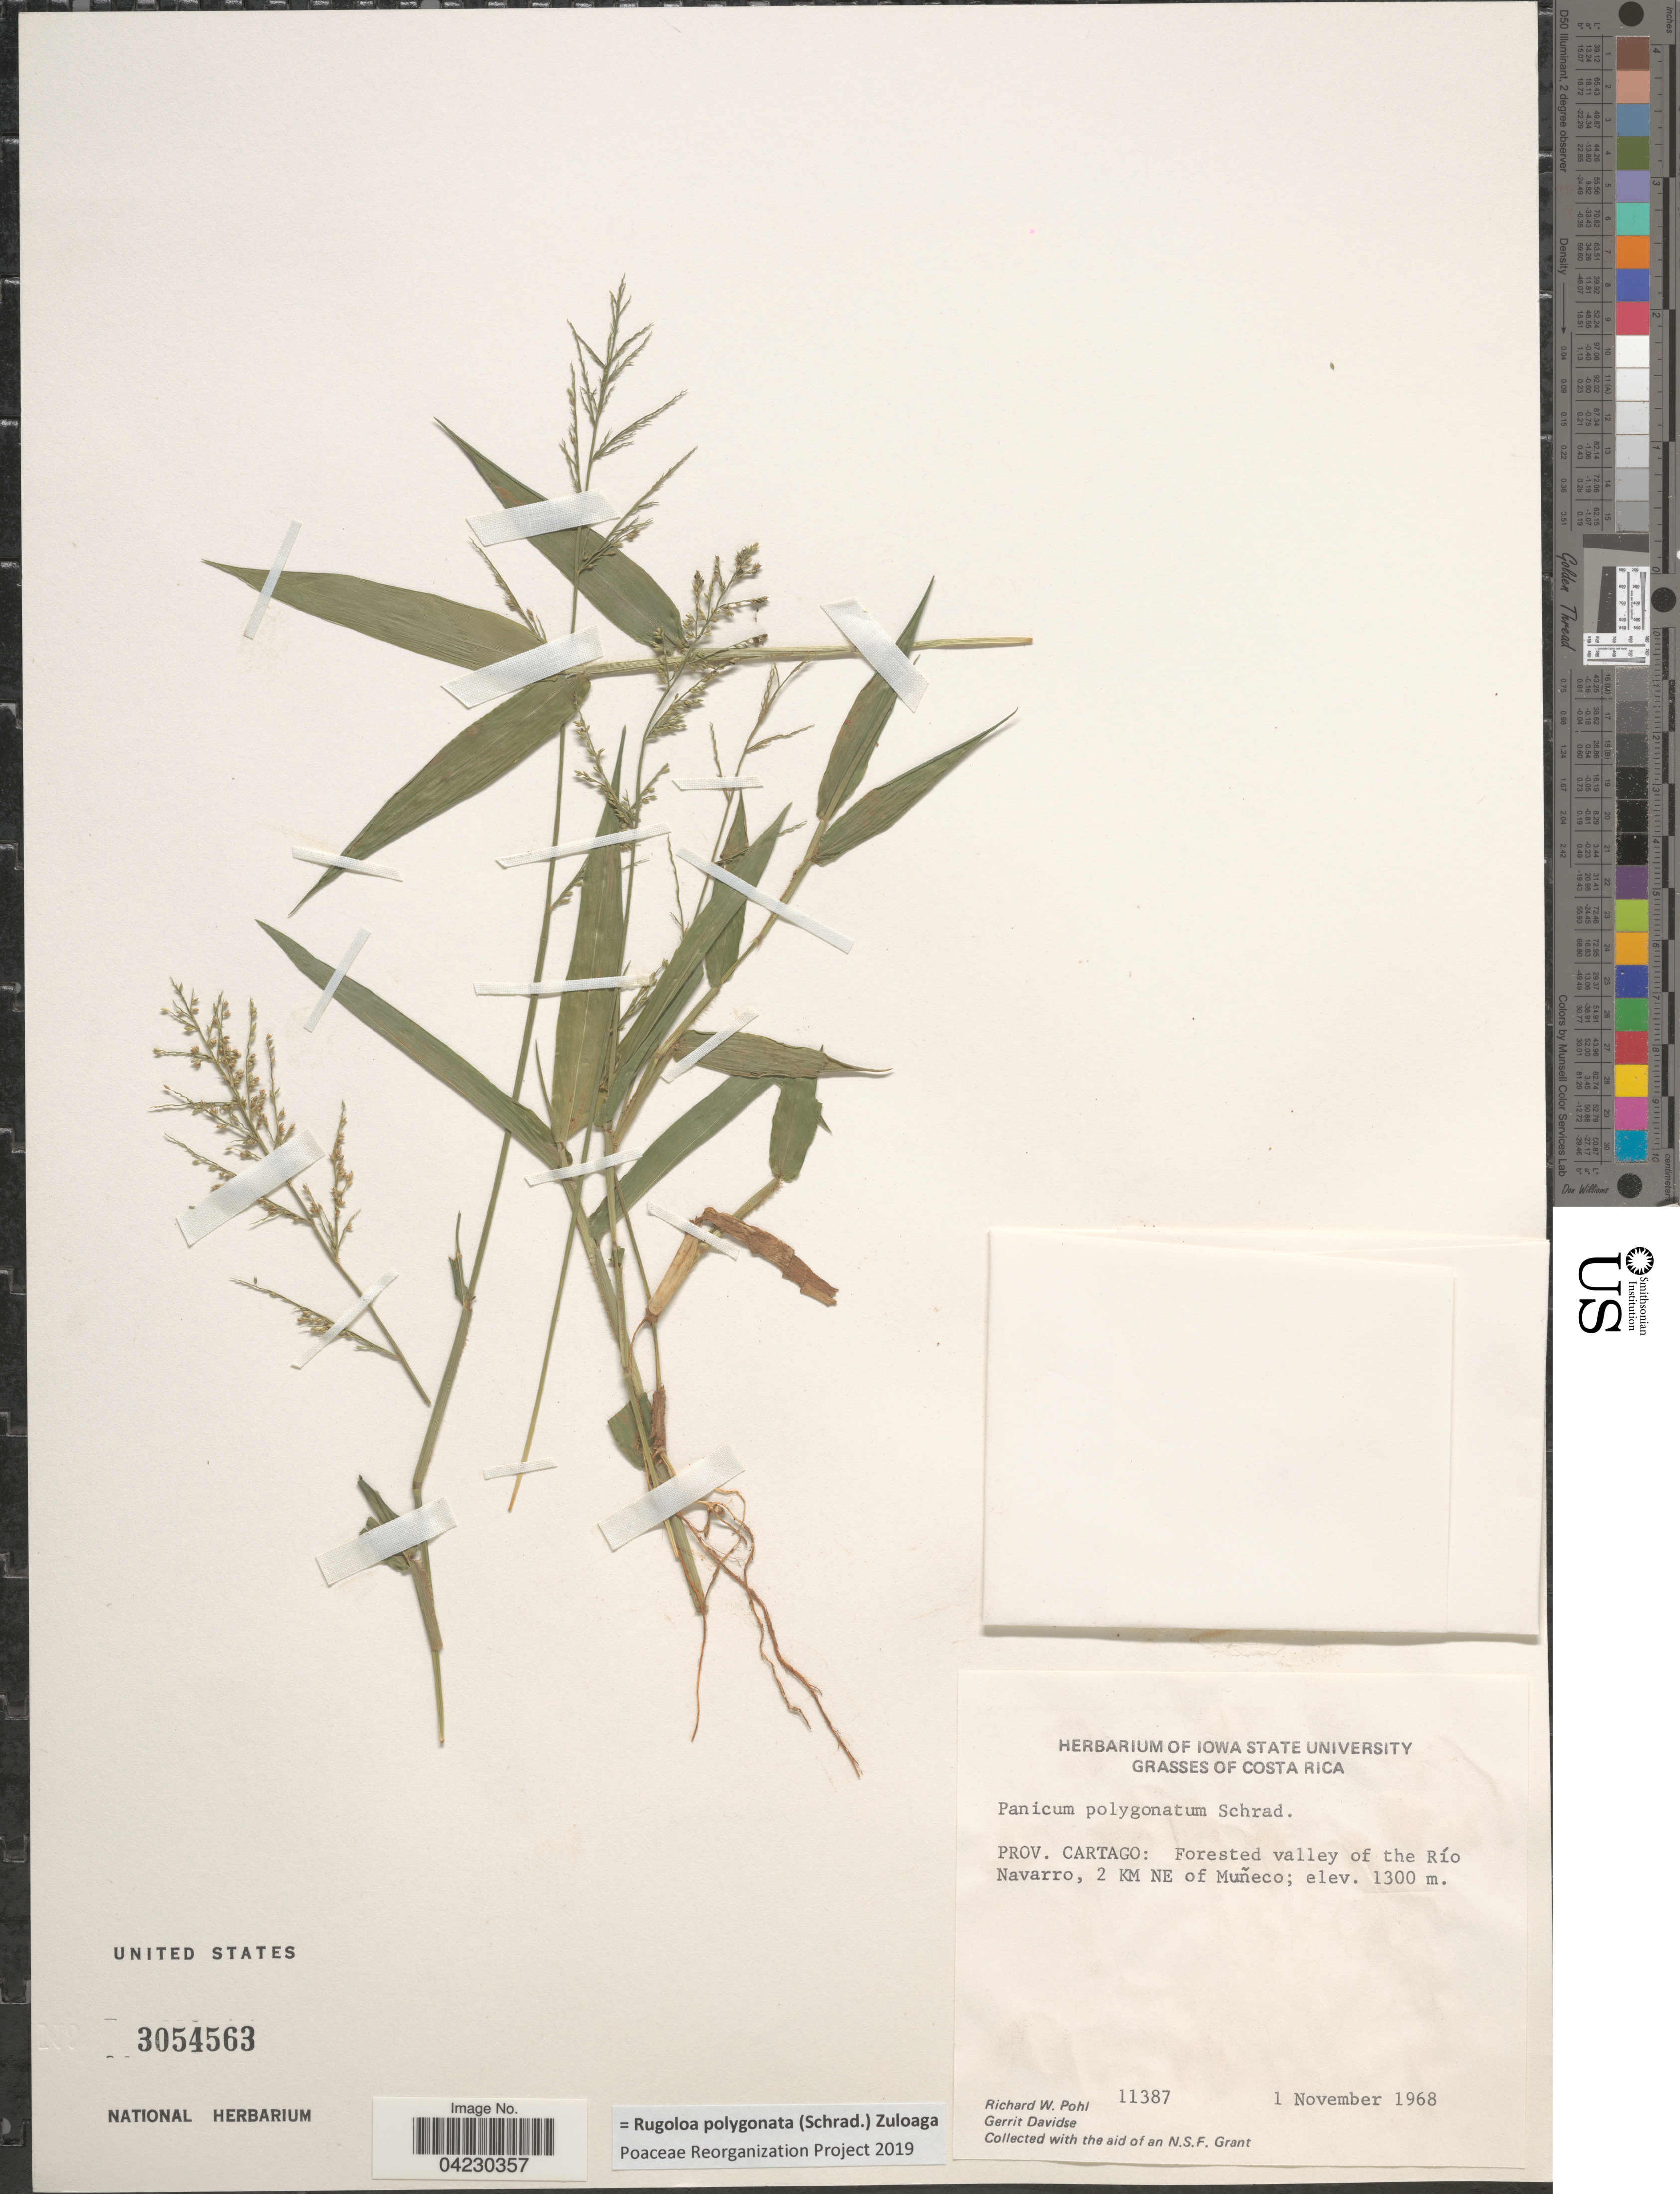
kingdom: Plantae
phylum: Tracheophyta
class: Liliopsida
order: Poales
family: Poaceae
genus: Rugoloa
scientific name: Rugoloa polygonata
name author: (Schrad.) Zuloaga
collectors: R. W. Pohl & G. Davidse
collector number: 11387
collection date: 1968-11-01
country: Costa Rica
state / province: Cartago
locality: Forested valley of the Río Navarro, 2 KM NE of Muñeco.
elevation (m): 1300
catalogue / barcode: US 3054563